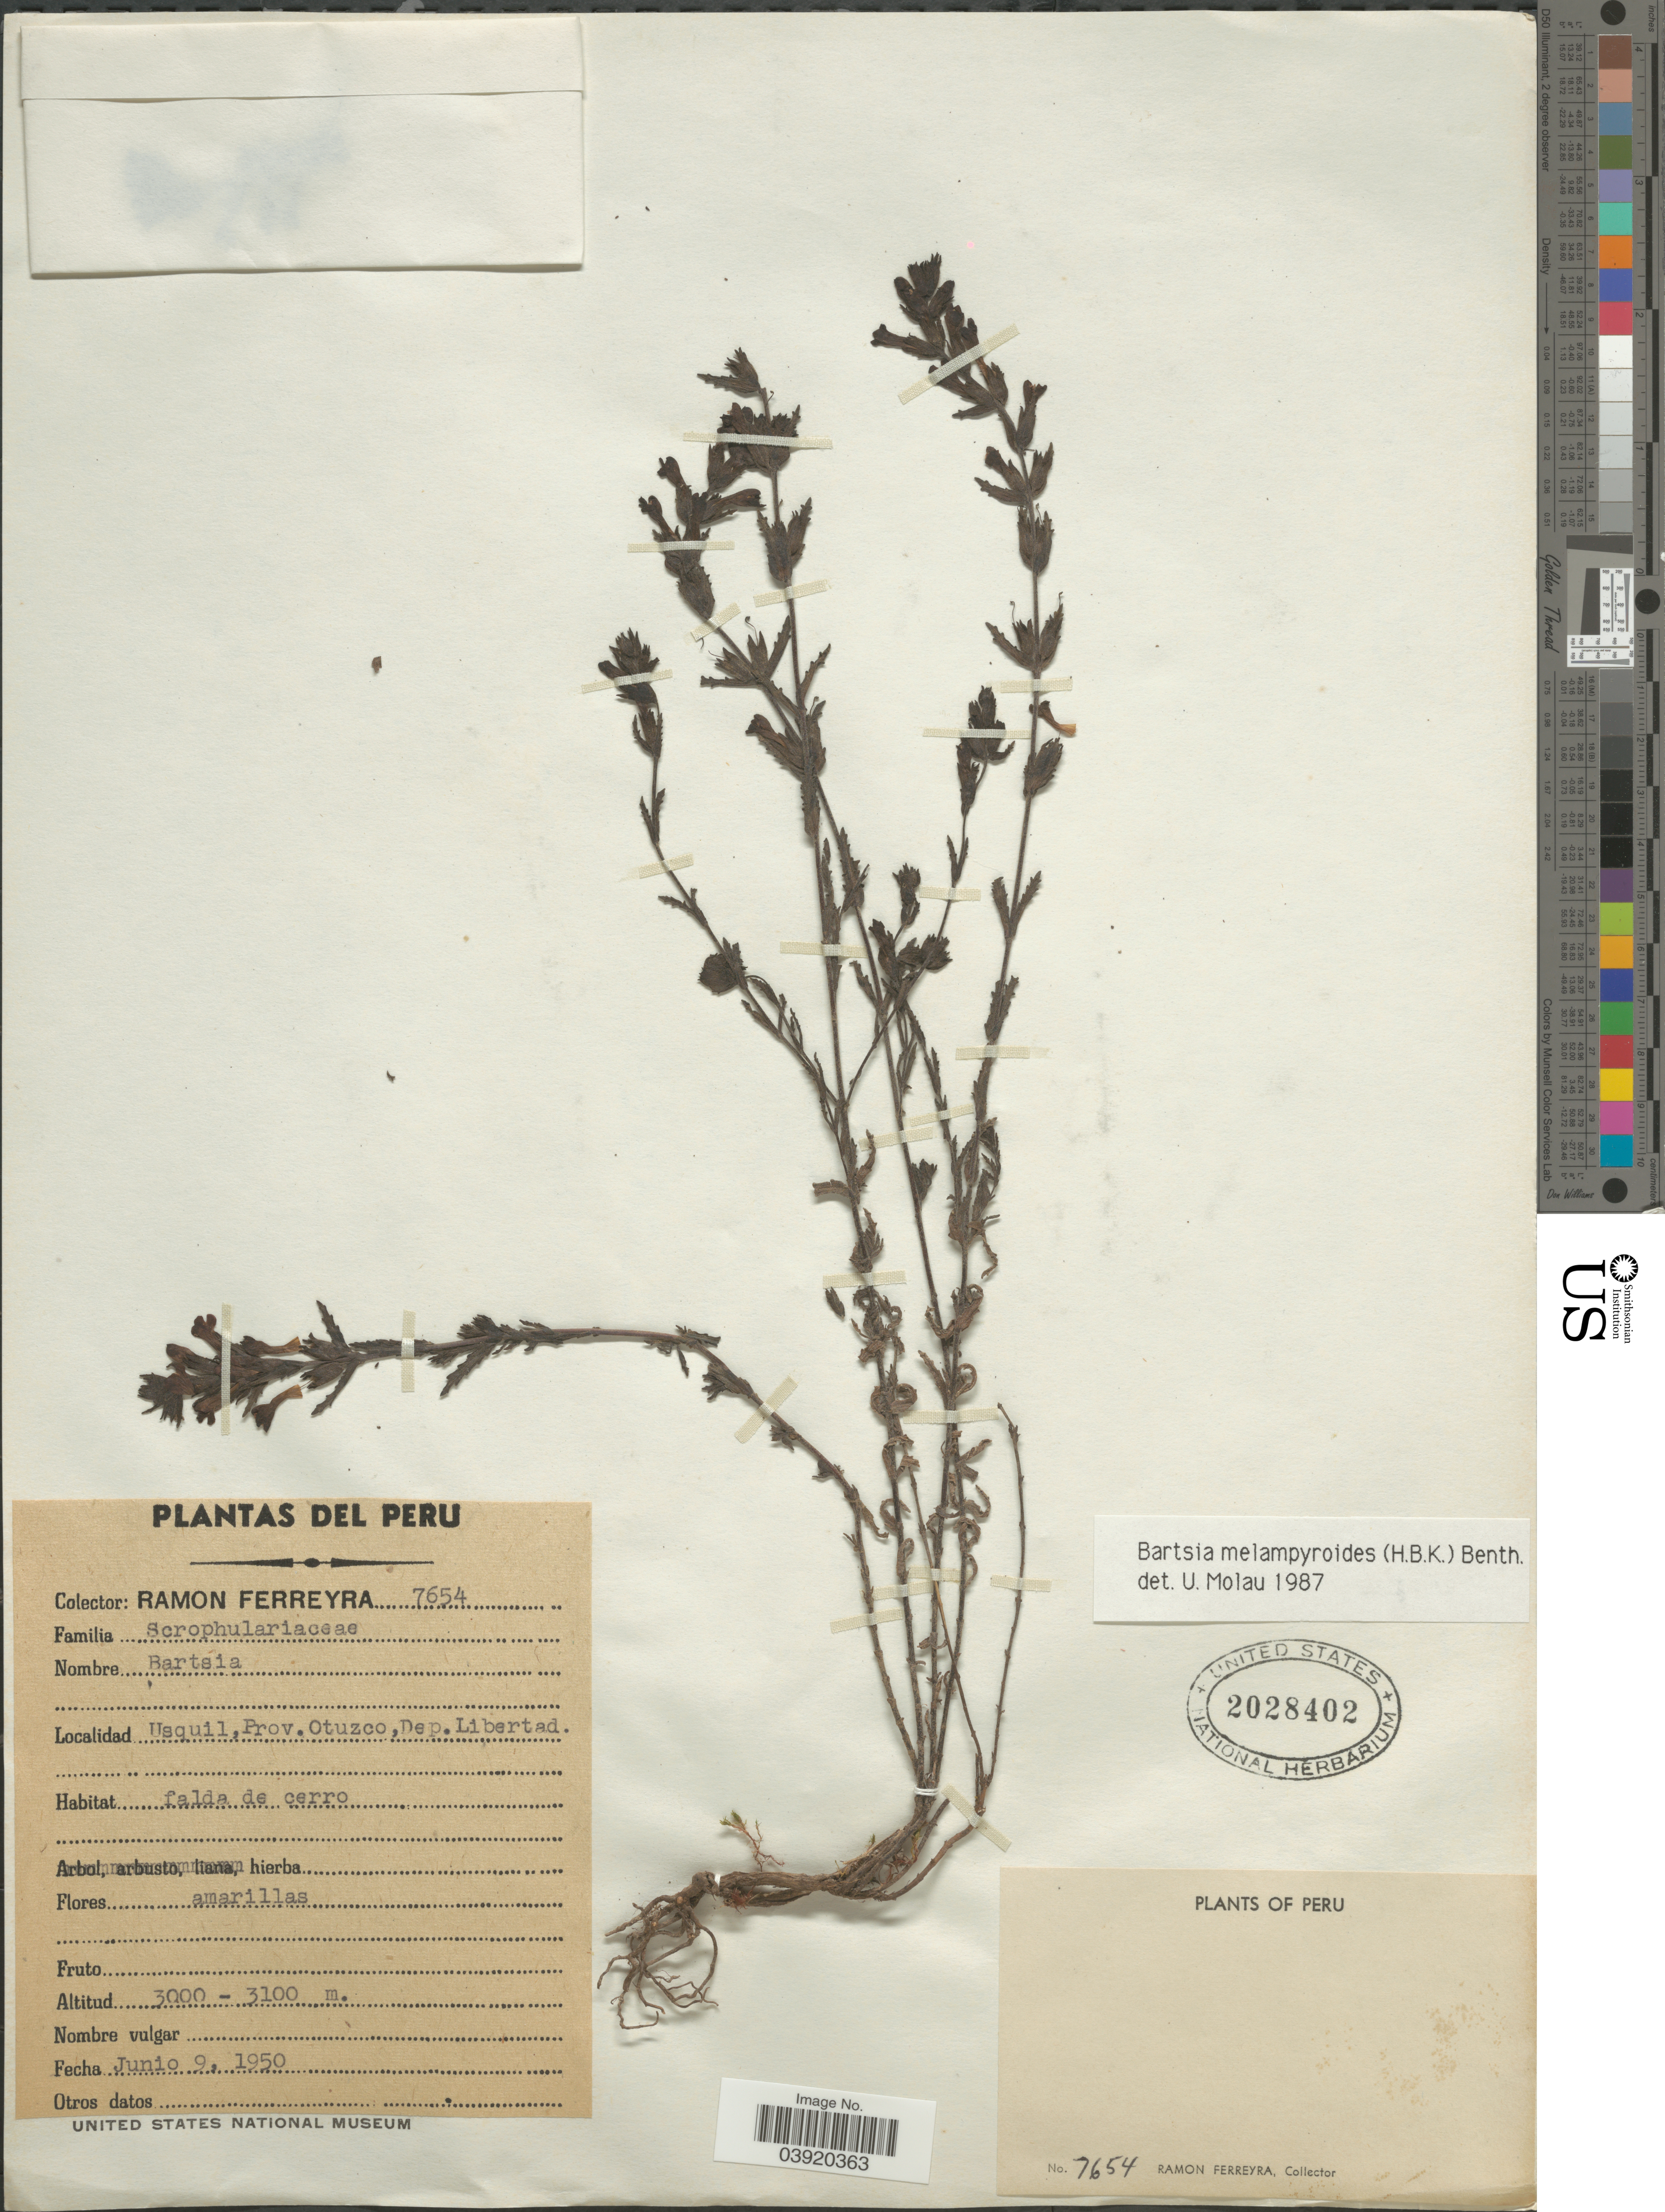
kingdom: Plantae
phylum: Tracheophyta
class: Magnoliopsida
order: Lamiales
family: Orobanchaceae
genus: Bartsia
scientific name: Bartsia melampyroides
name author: (Kunth) Benth.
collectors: R. A. Ferreyra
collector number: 7654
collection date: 1950-06-09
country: Peru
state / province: La Libertad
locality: Usquil, Prov. Otuzco, Dep. Libertad.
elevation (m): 3000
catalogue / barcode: US 2028402